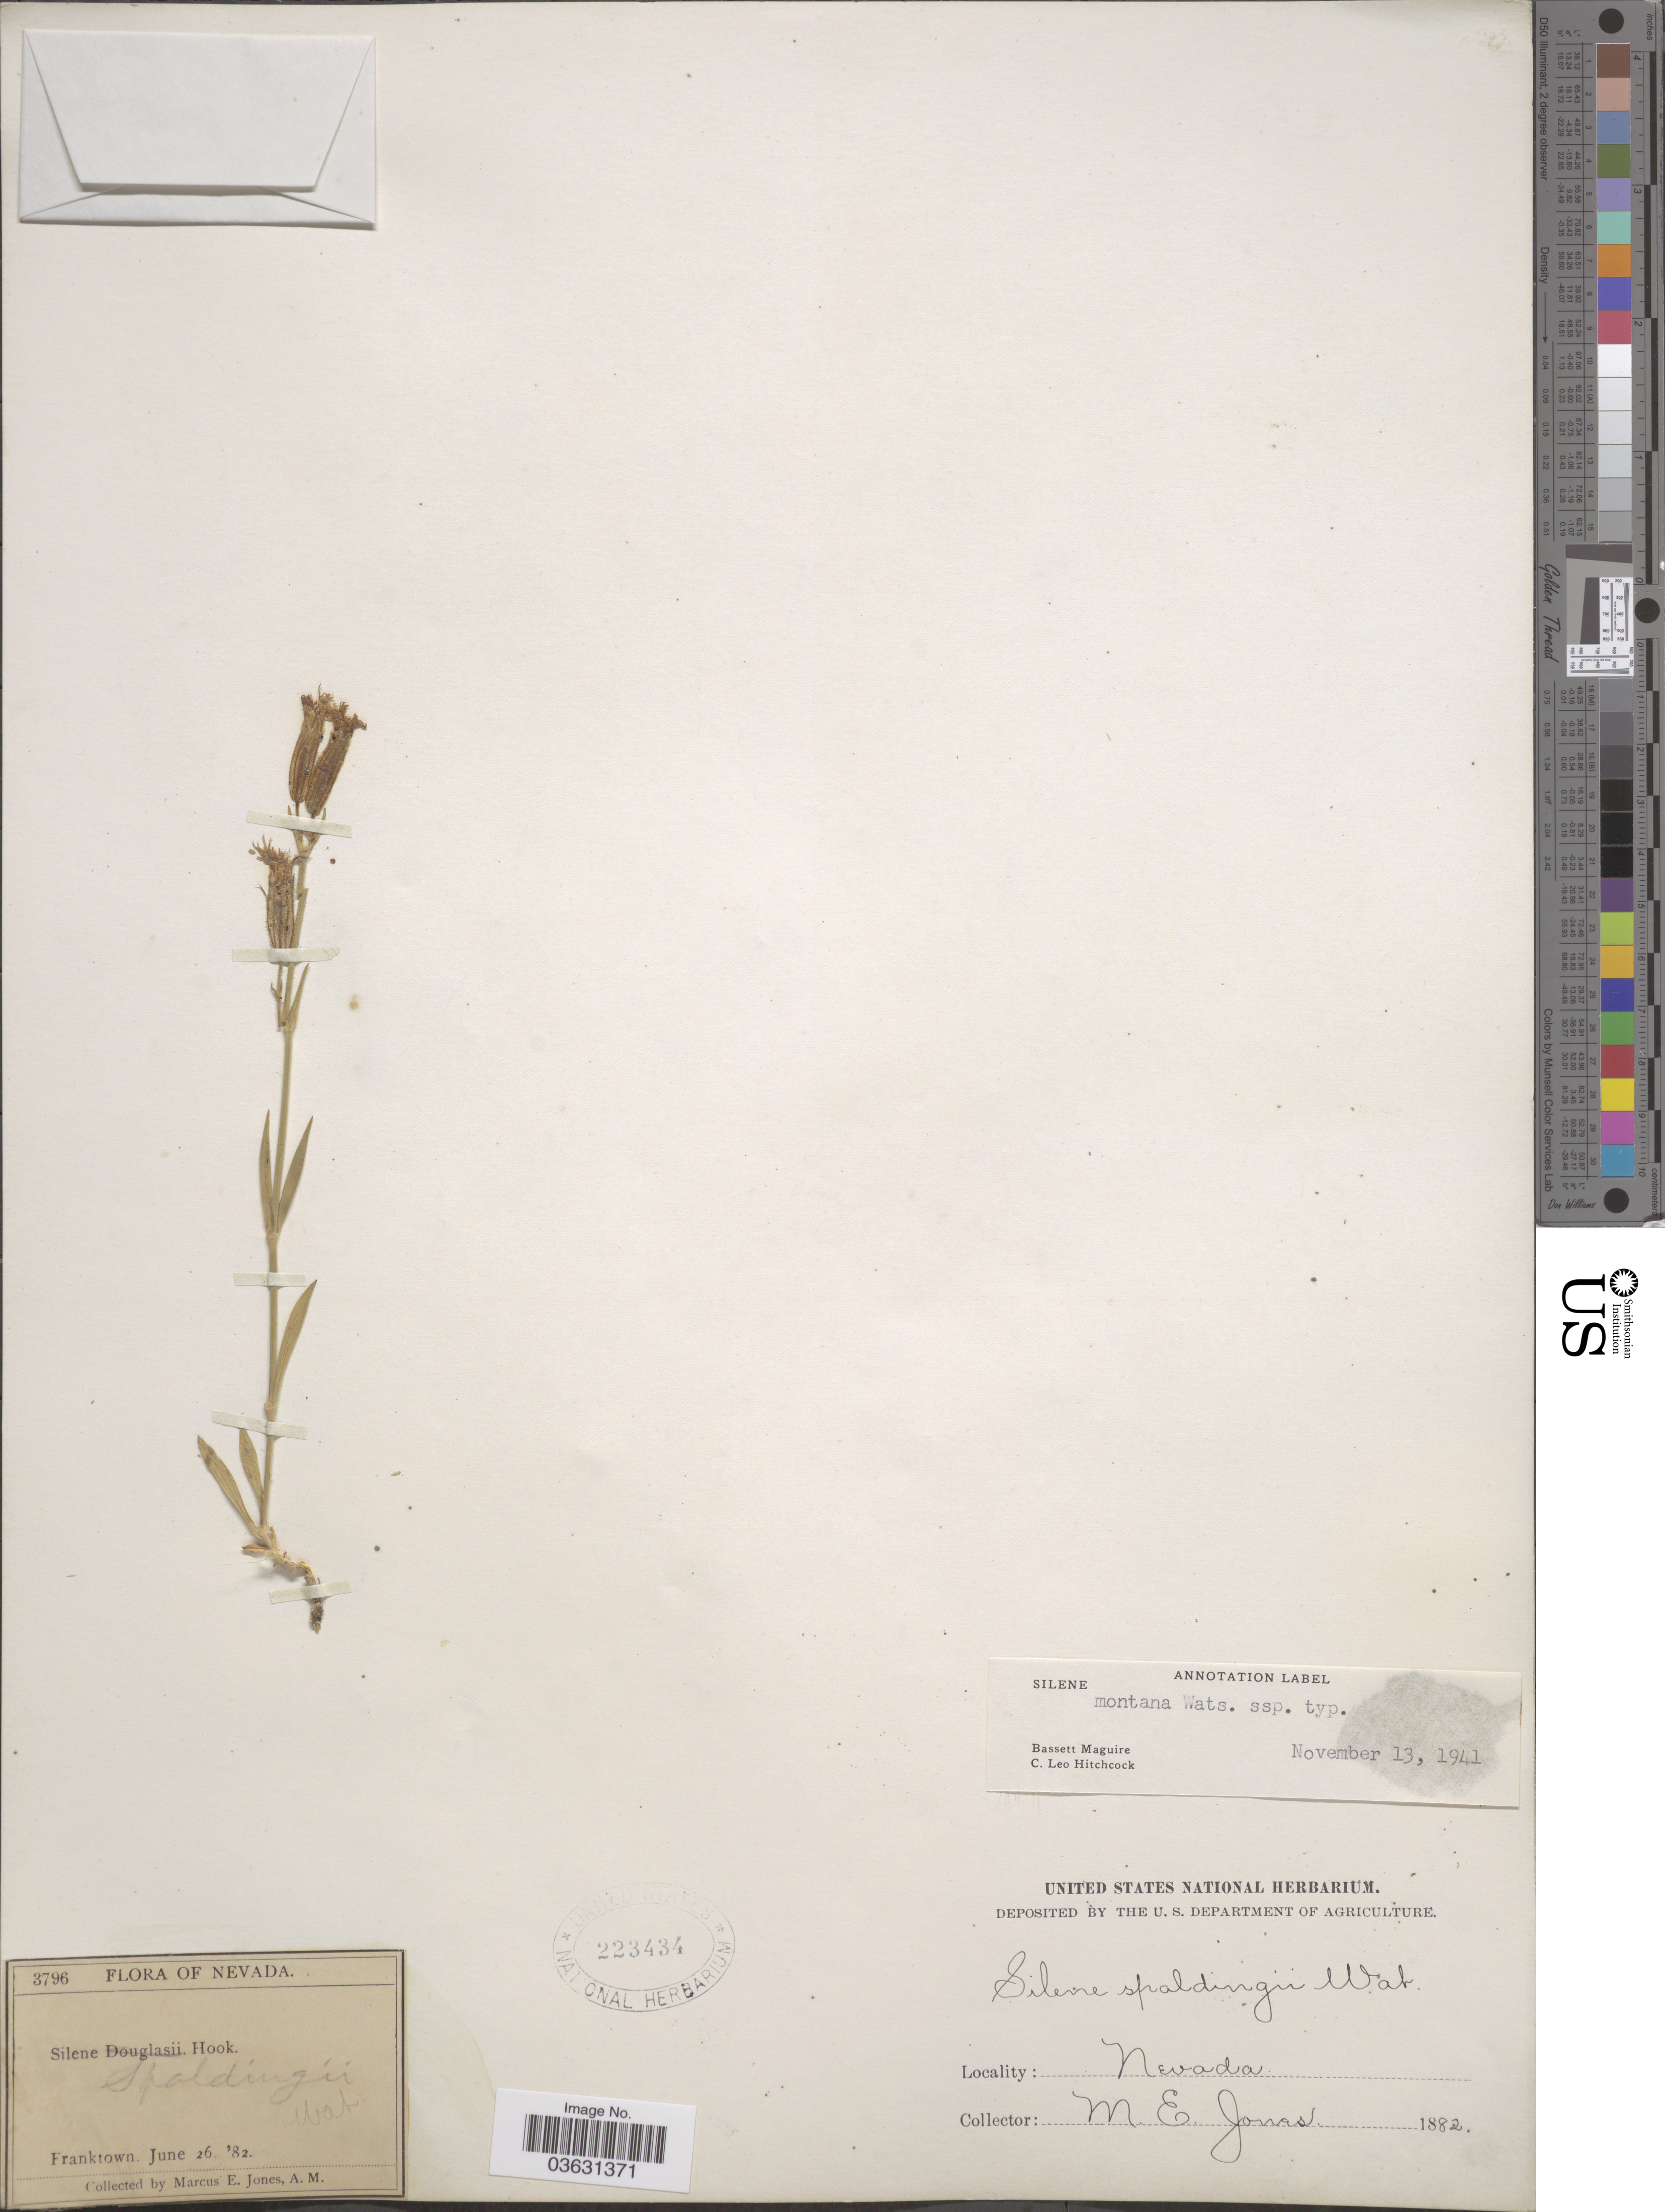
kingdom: Plantae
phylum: Tracheophyta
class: Magnoliopsida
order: Caryophyllales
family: Caryophyllaceae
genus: Silene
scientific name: Silene montana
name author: Arrond.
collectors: M. E. Jones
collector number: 3796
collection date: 1882-06-26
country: United States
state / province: Nevada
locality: Franktown.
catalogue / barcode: US 223434